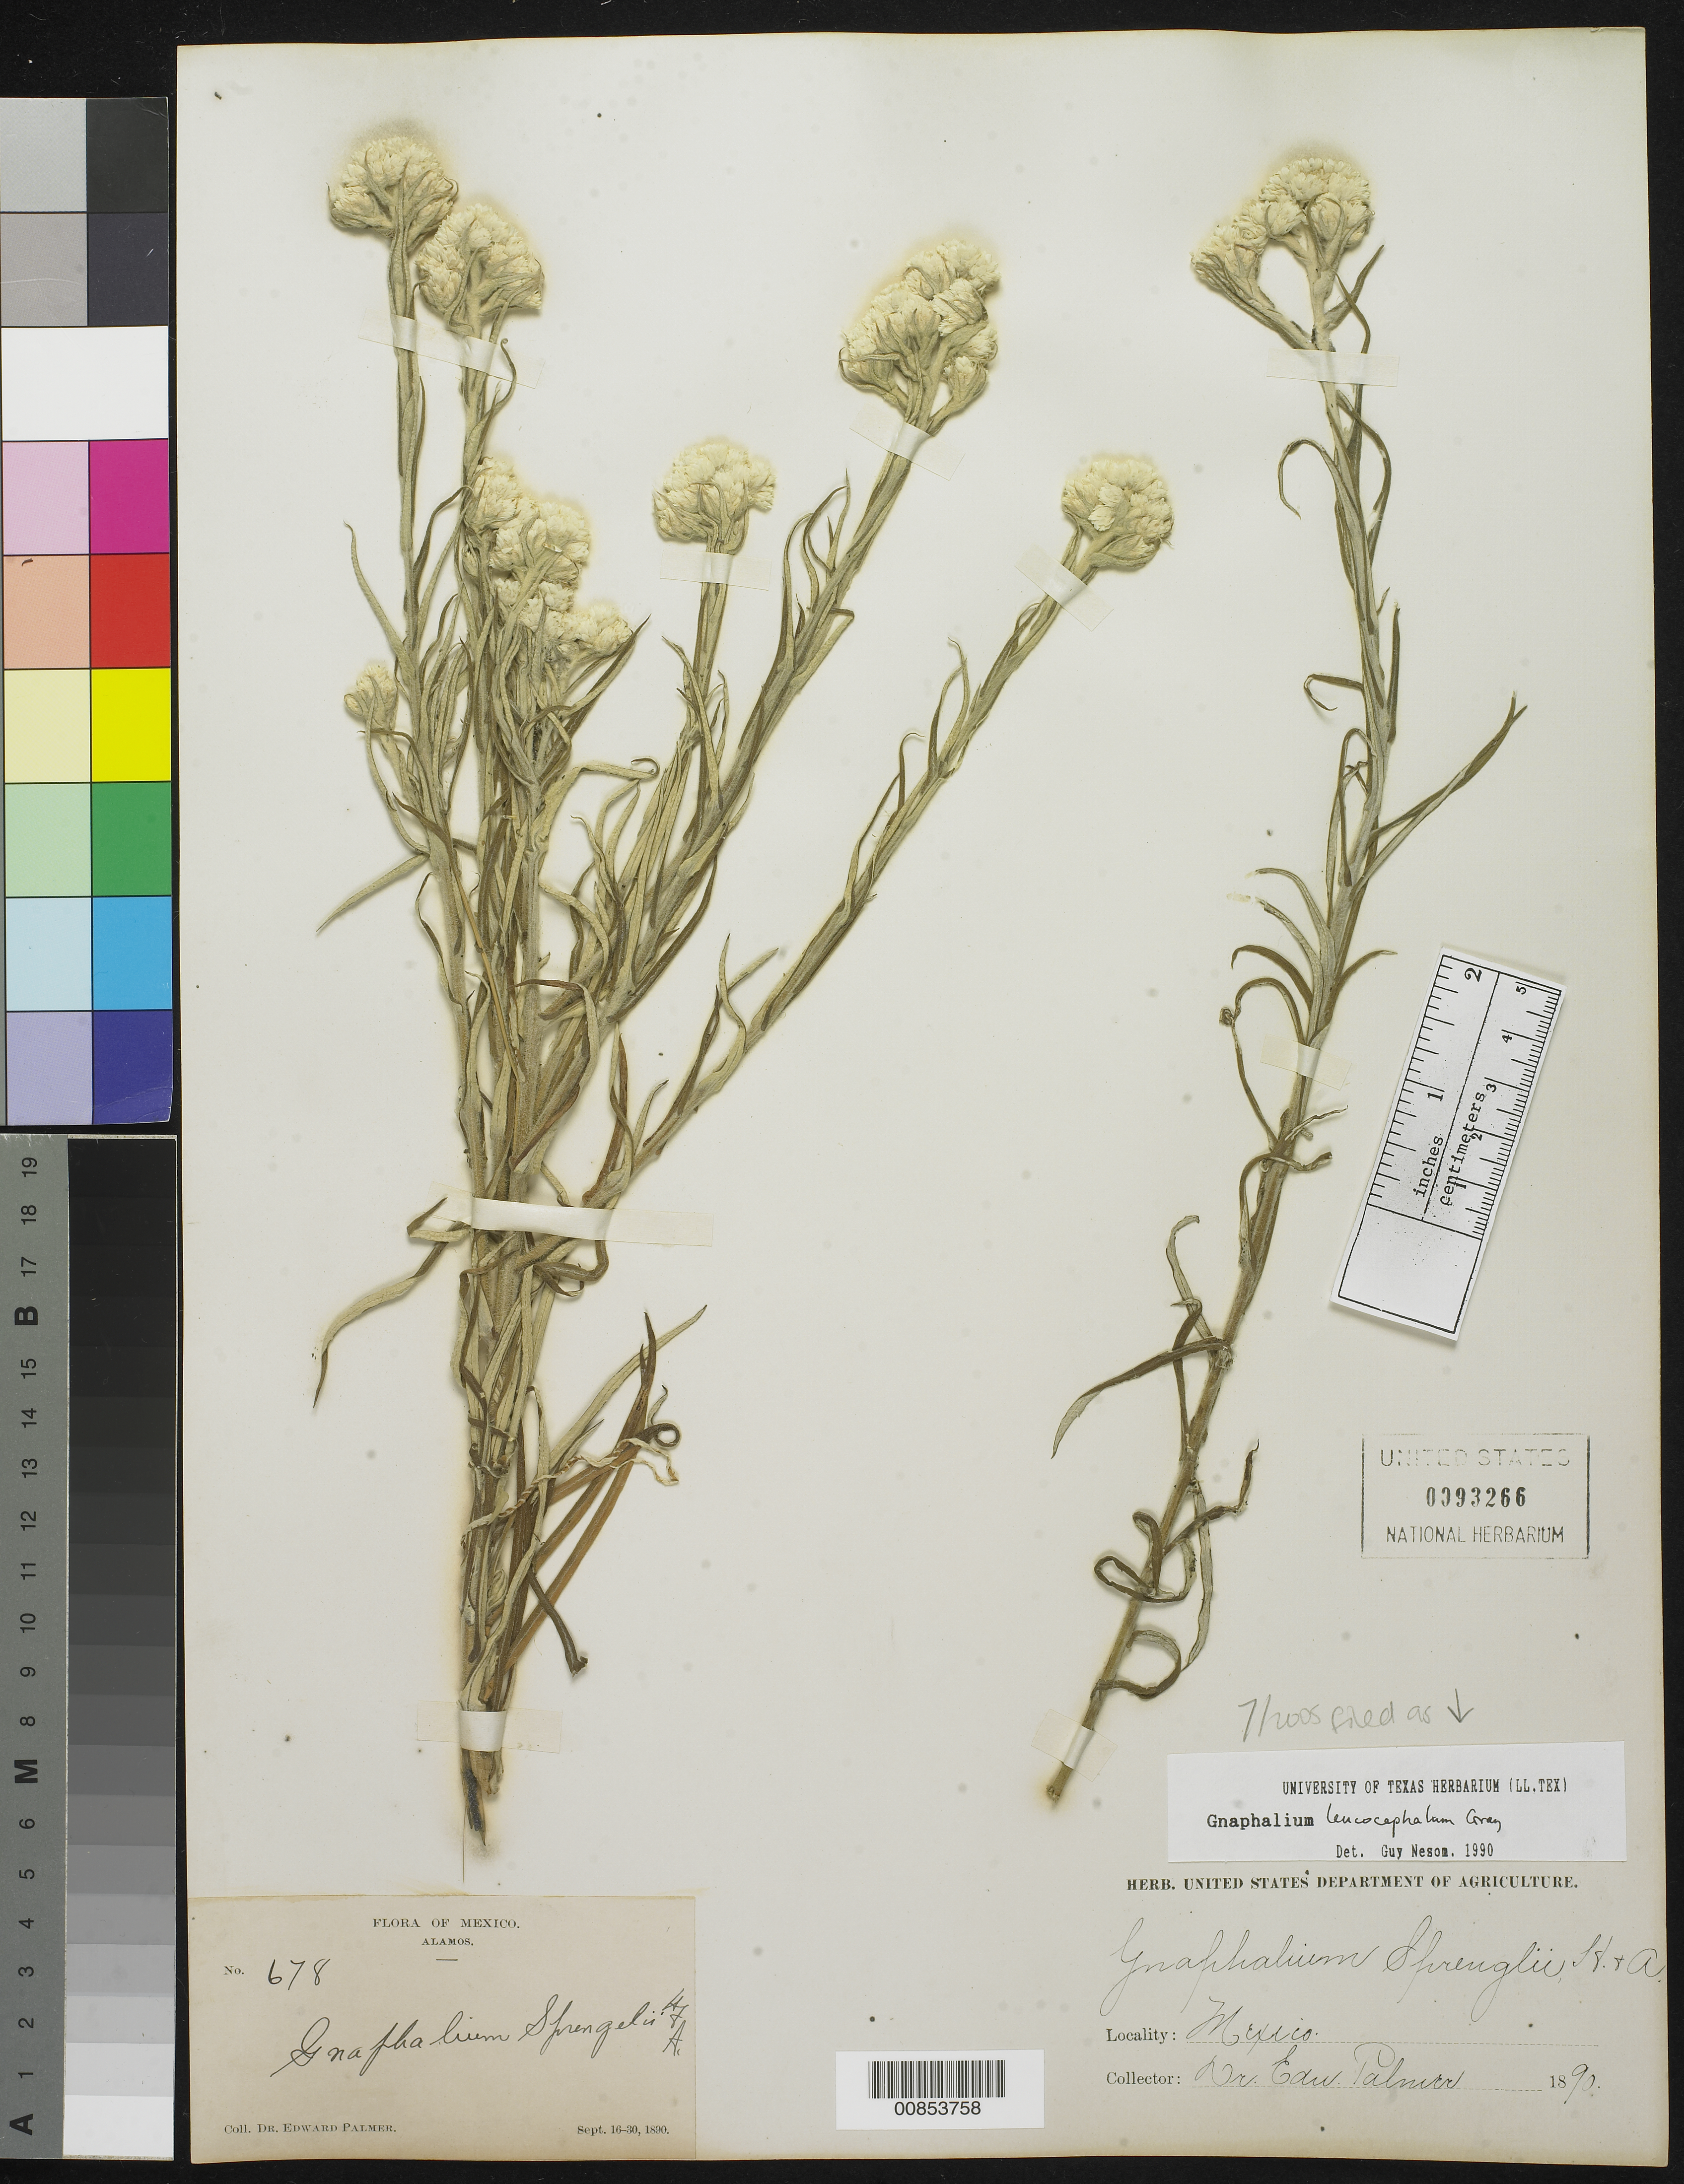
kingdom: Plantae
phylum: Tracheophyta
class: Magnoliopsida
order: Asterales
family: Asteraceae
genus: Pseudognaphalium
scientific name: Pseudognaphalium leucocephalum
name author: (A. Gray) Anderb.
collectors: E. Palmer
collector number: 678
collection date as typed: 16 Sep 1890 to 30 Sep 1890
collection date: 1890-09-16/1890-09-30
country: Mexico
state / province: Sonora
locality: Alamos, Sonora.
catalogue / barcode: US 93266